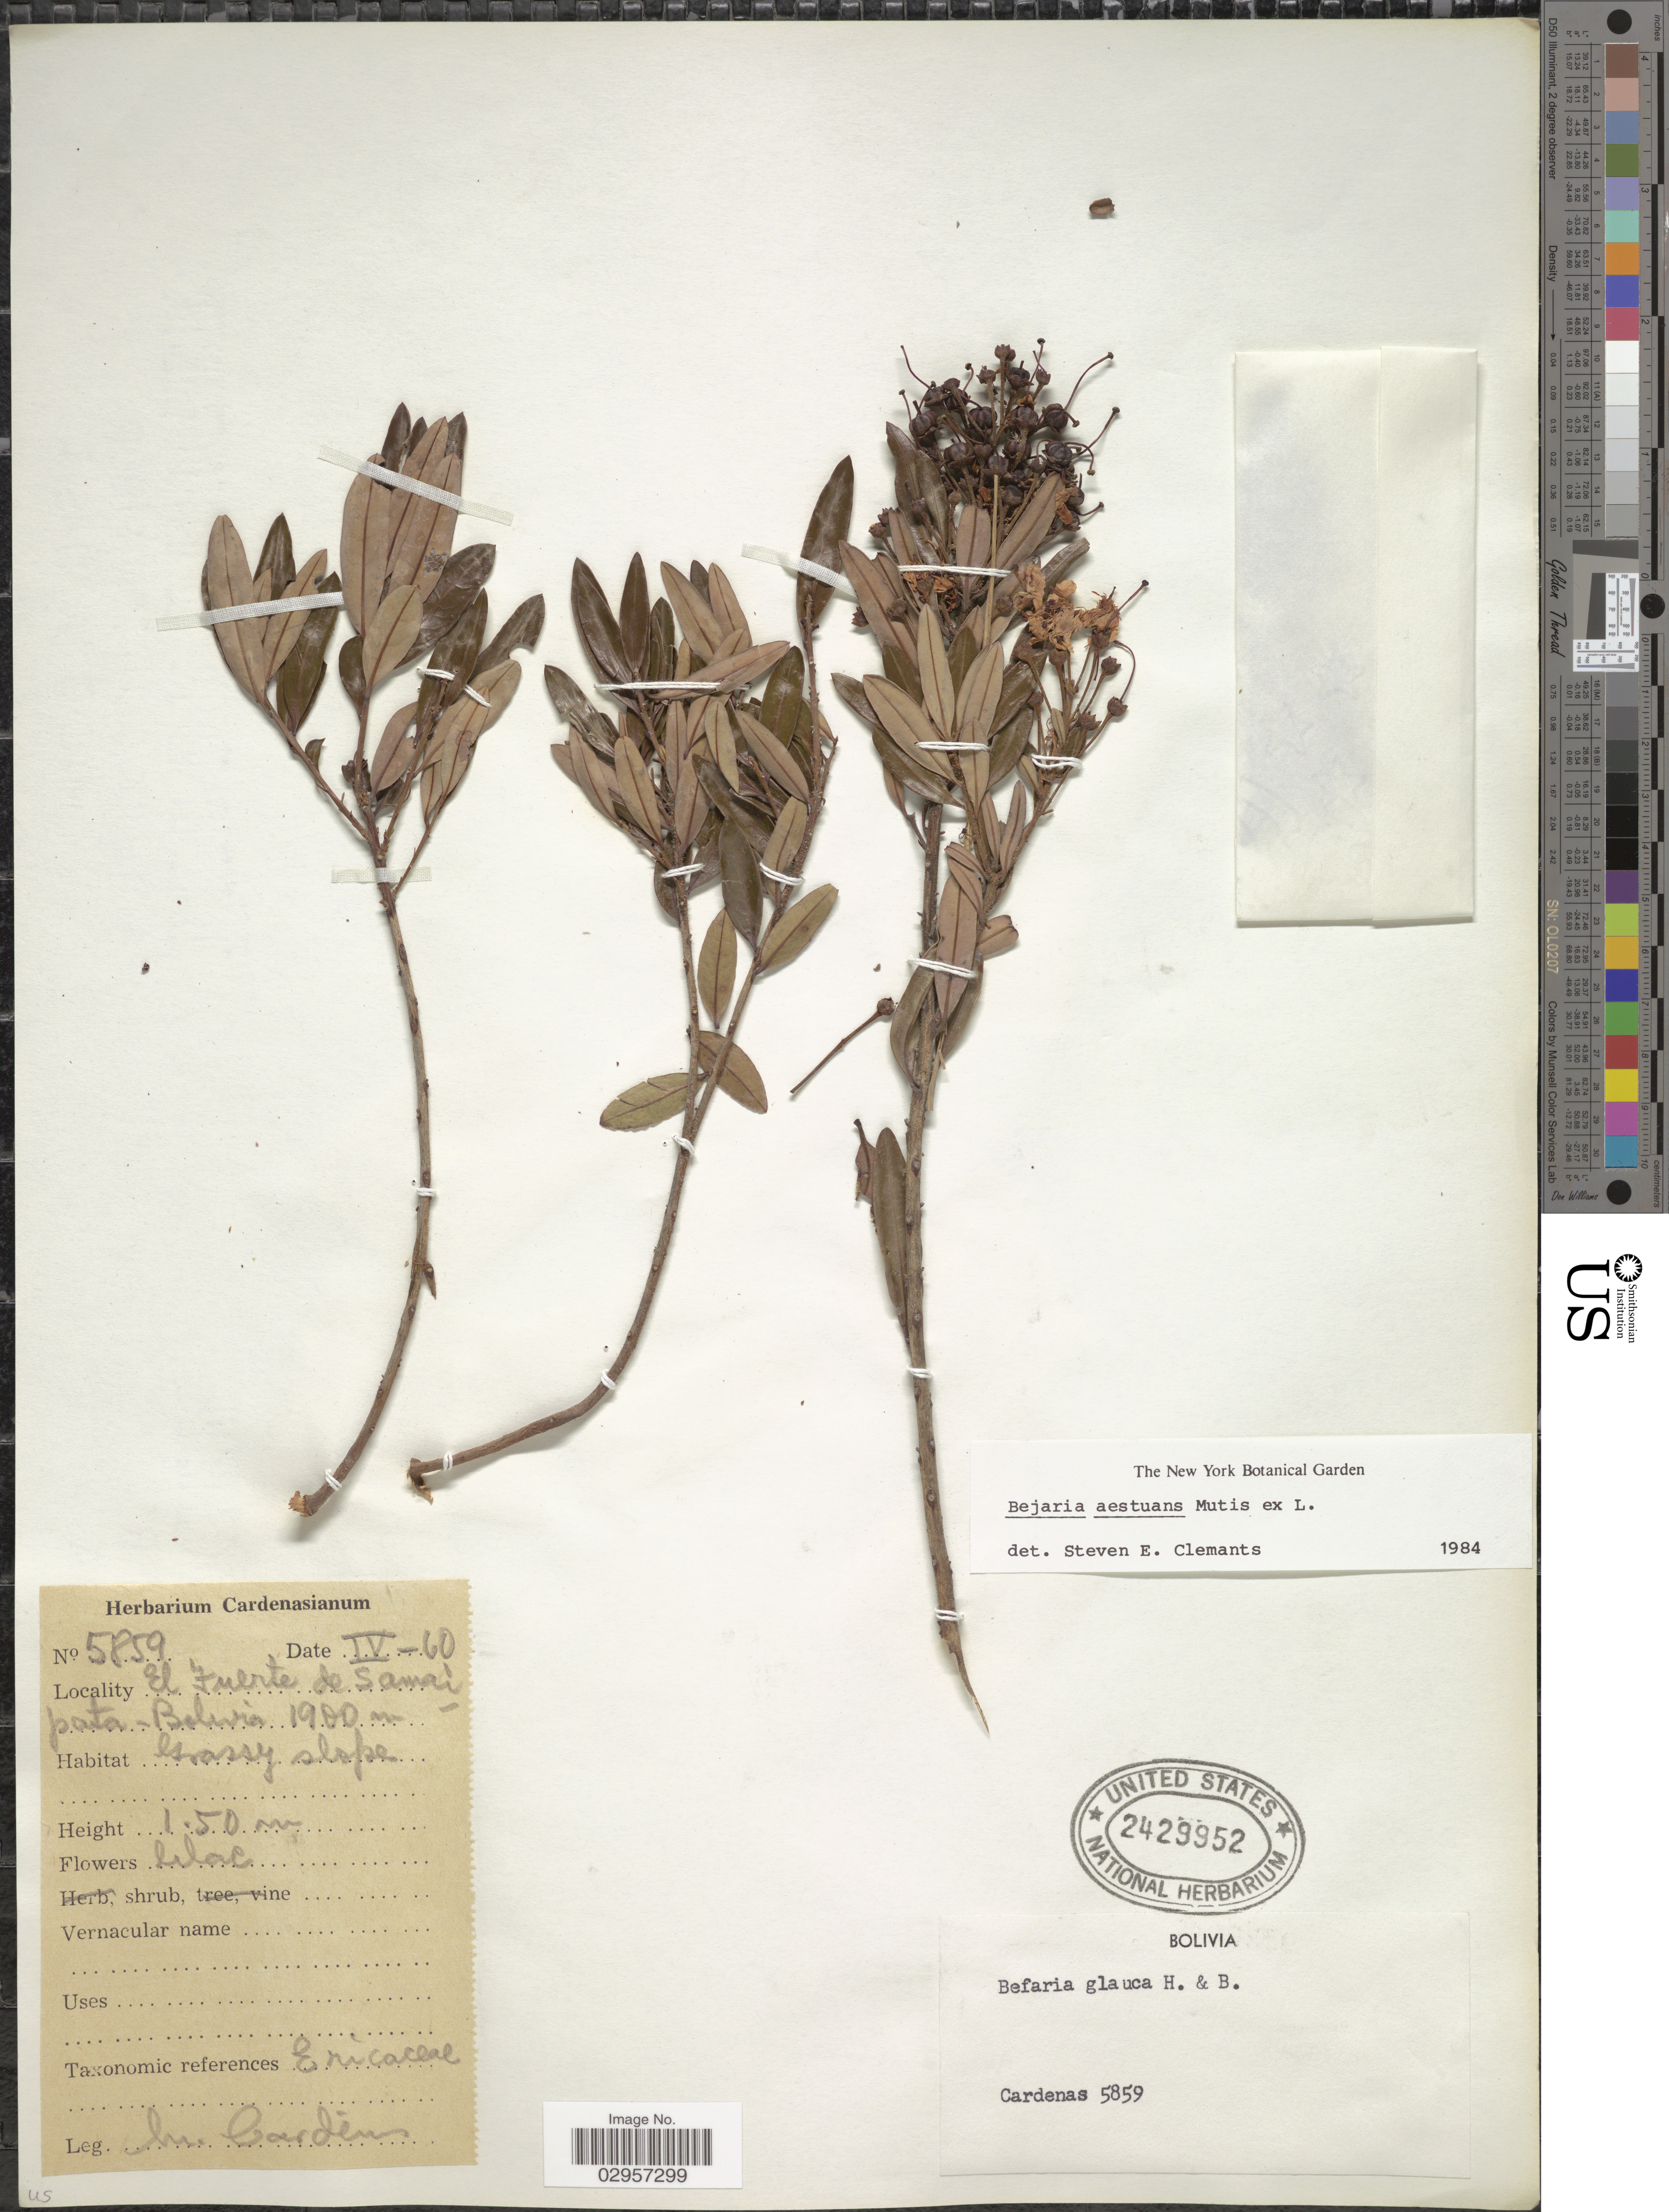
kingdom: Plantae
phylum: Tracheophyta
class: Magnoliopsida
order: Ericales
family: Ericaceae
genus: Befaria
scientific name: Befaria aestuans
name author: Mutis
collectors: M. Cárdenas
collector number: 5859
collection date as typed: Transcribed d/m/y: /4/60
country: Bolivia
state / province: Santa Cruz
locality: El Fuerte de Samaípata.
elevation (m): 1900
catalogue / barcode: US 2429952